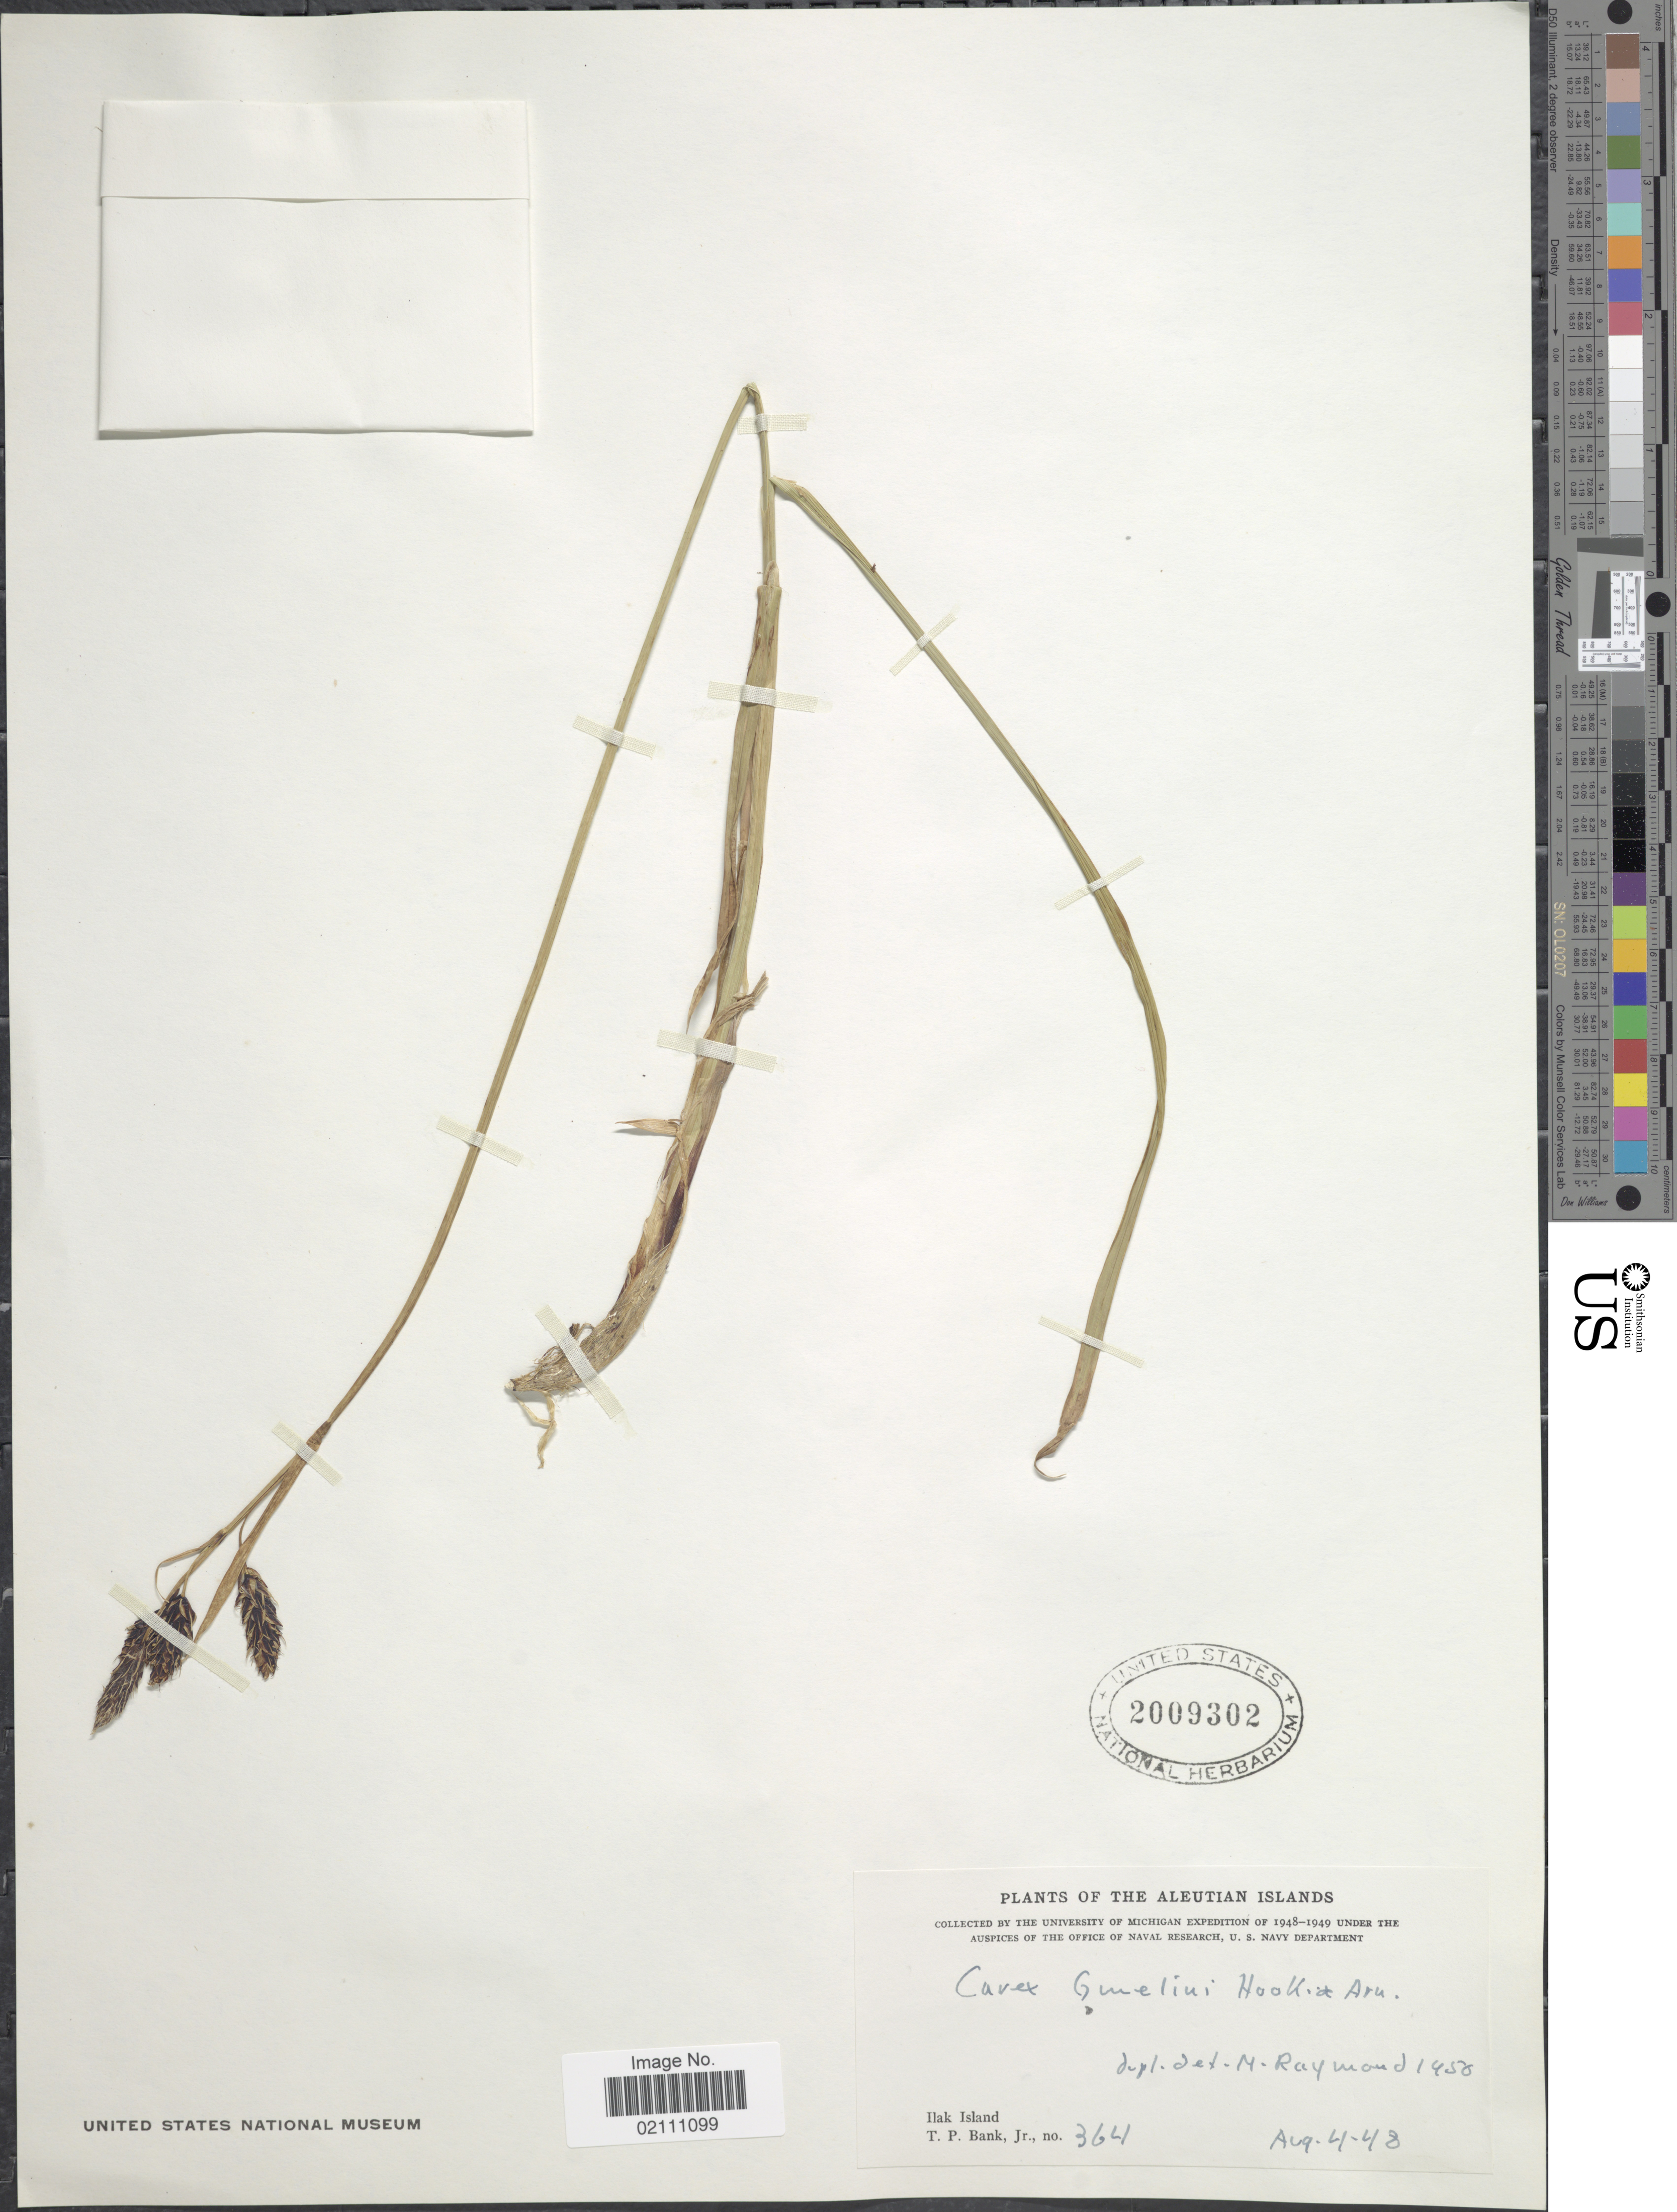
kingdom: Plantae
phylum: Tracheophyta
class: Liliopsida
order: Poales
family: Cyperaceae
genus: Carex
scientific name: Carex gmelinii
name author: Hook. & Arn.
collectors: T. Bank Jr.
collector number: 364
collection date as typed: Transcribed d/m/y: 4/8/48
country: United States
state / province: Alaska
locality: The Aleutan Islands, Ilak Island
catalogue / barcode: US 2009302